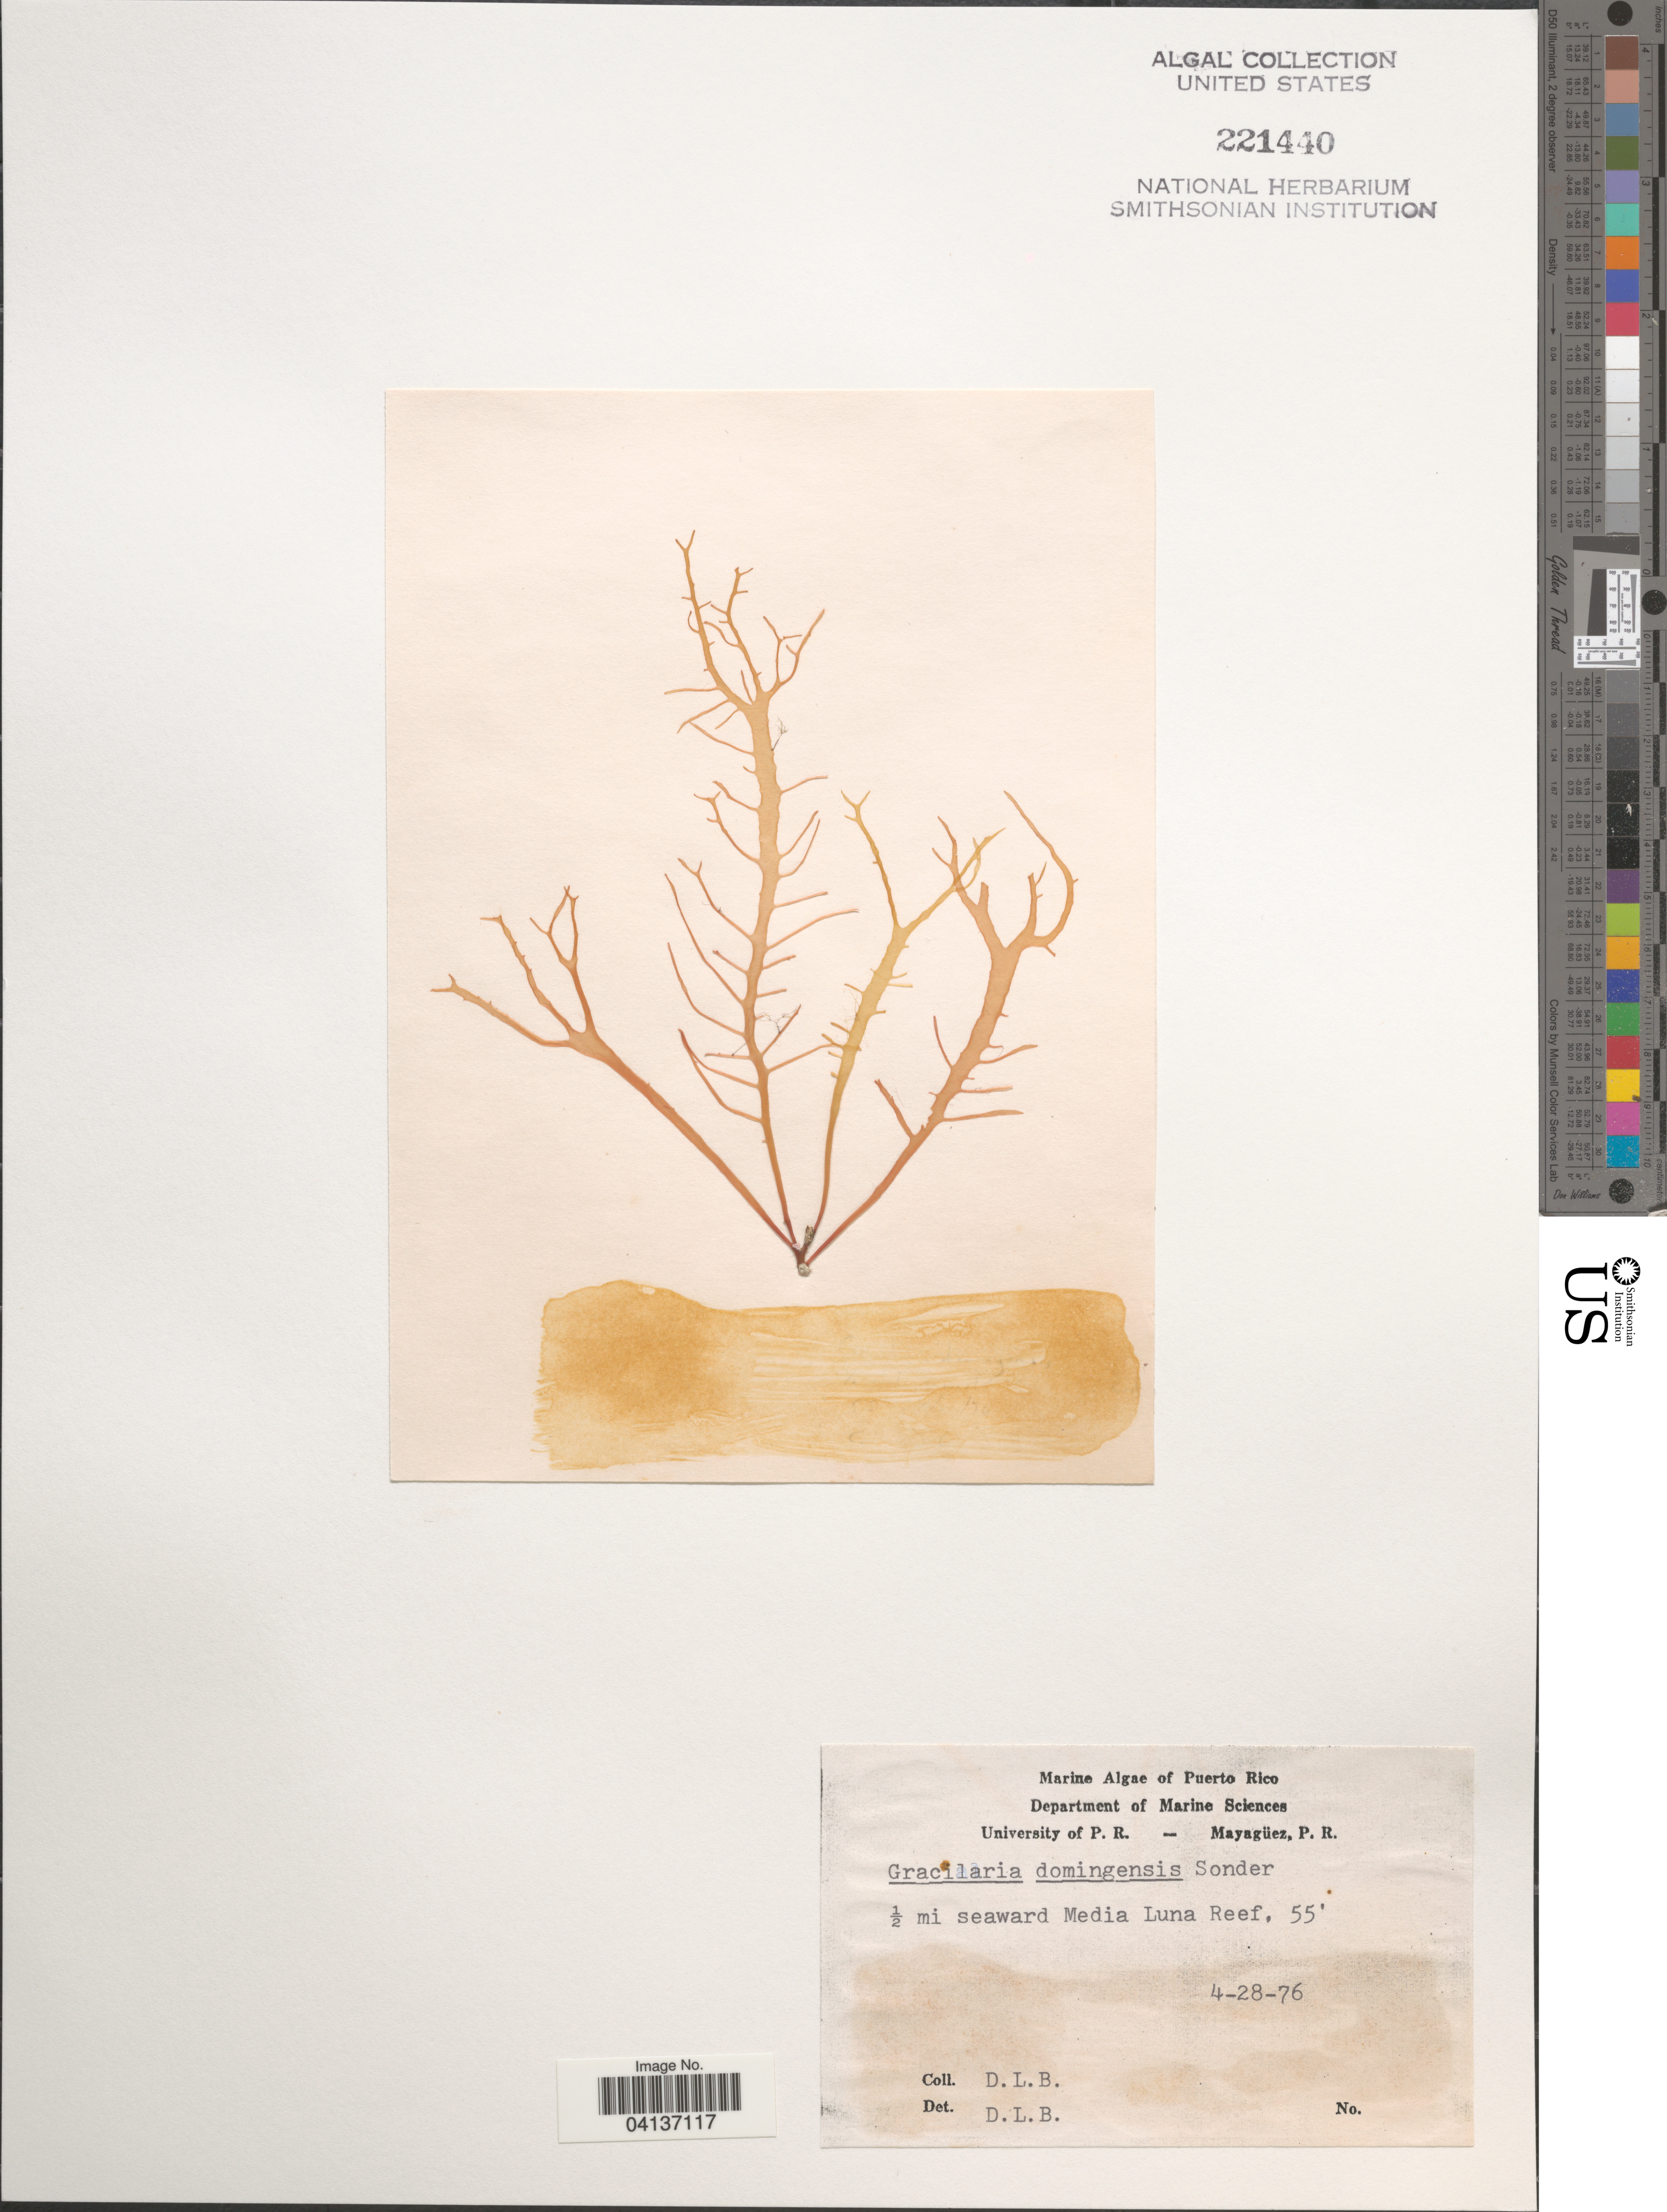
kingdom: Plantae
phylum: Rhodophyta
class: Florideophyceae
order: Gracilariales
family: Gracilariaceae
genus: Gracilaria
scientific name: Gracilaria domingensis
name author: (Kütz.) O.G. Sond. in Dickie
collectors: D. L. B.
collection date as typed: Transcribed d/m/y: 28/4/76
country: Puerto Rico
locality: ½ mi seaward Media Luna Reef.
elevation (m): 17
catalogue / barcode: US 221440